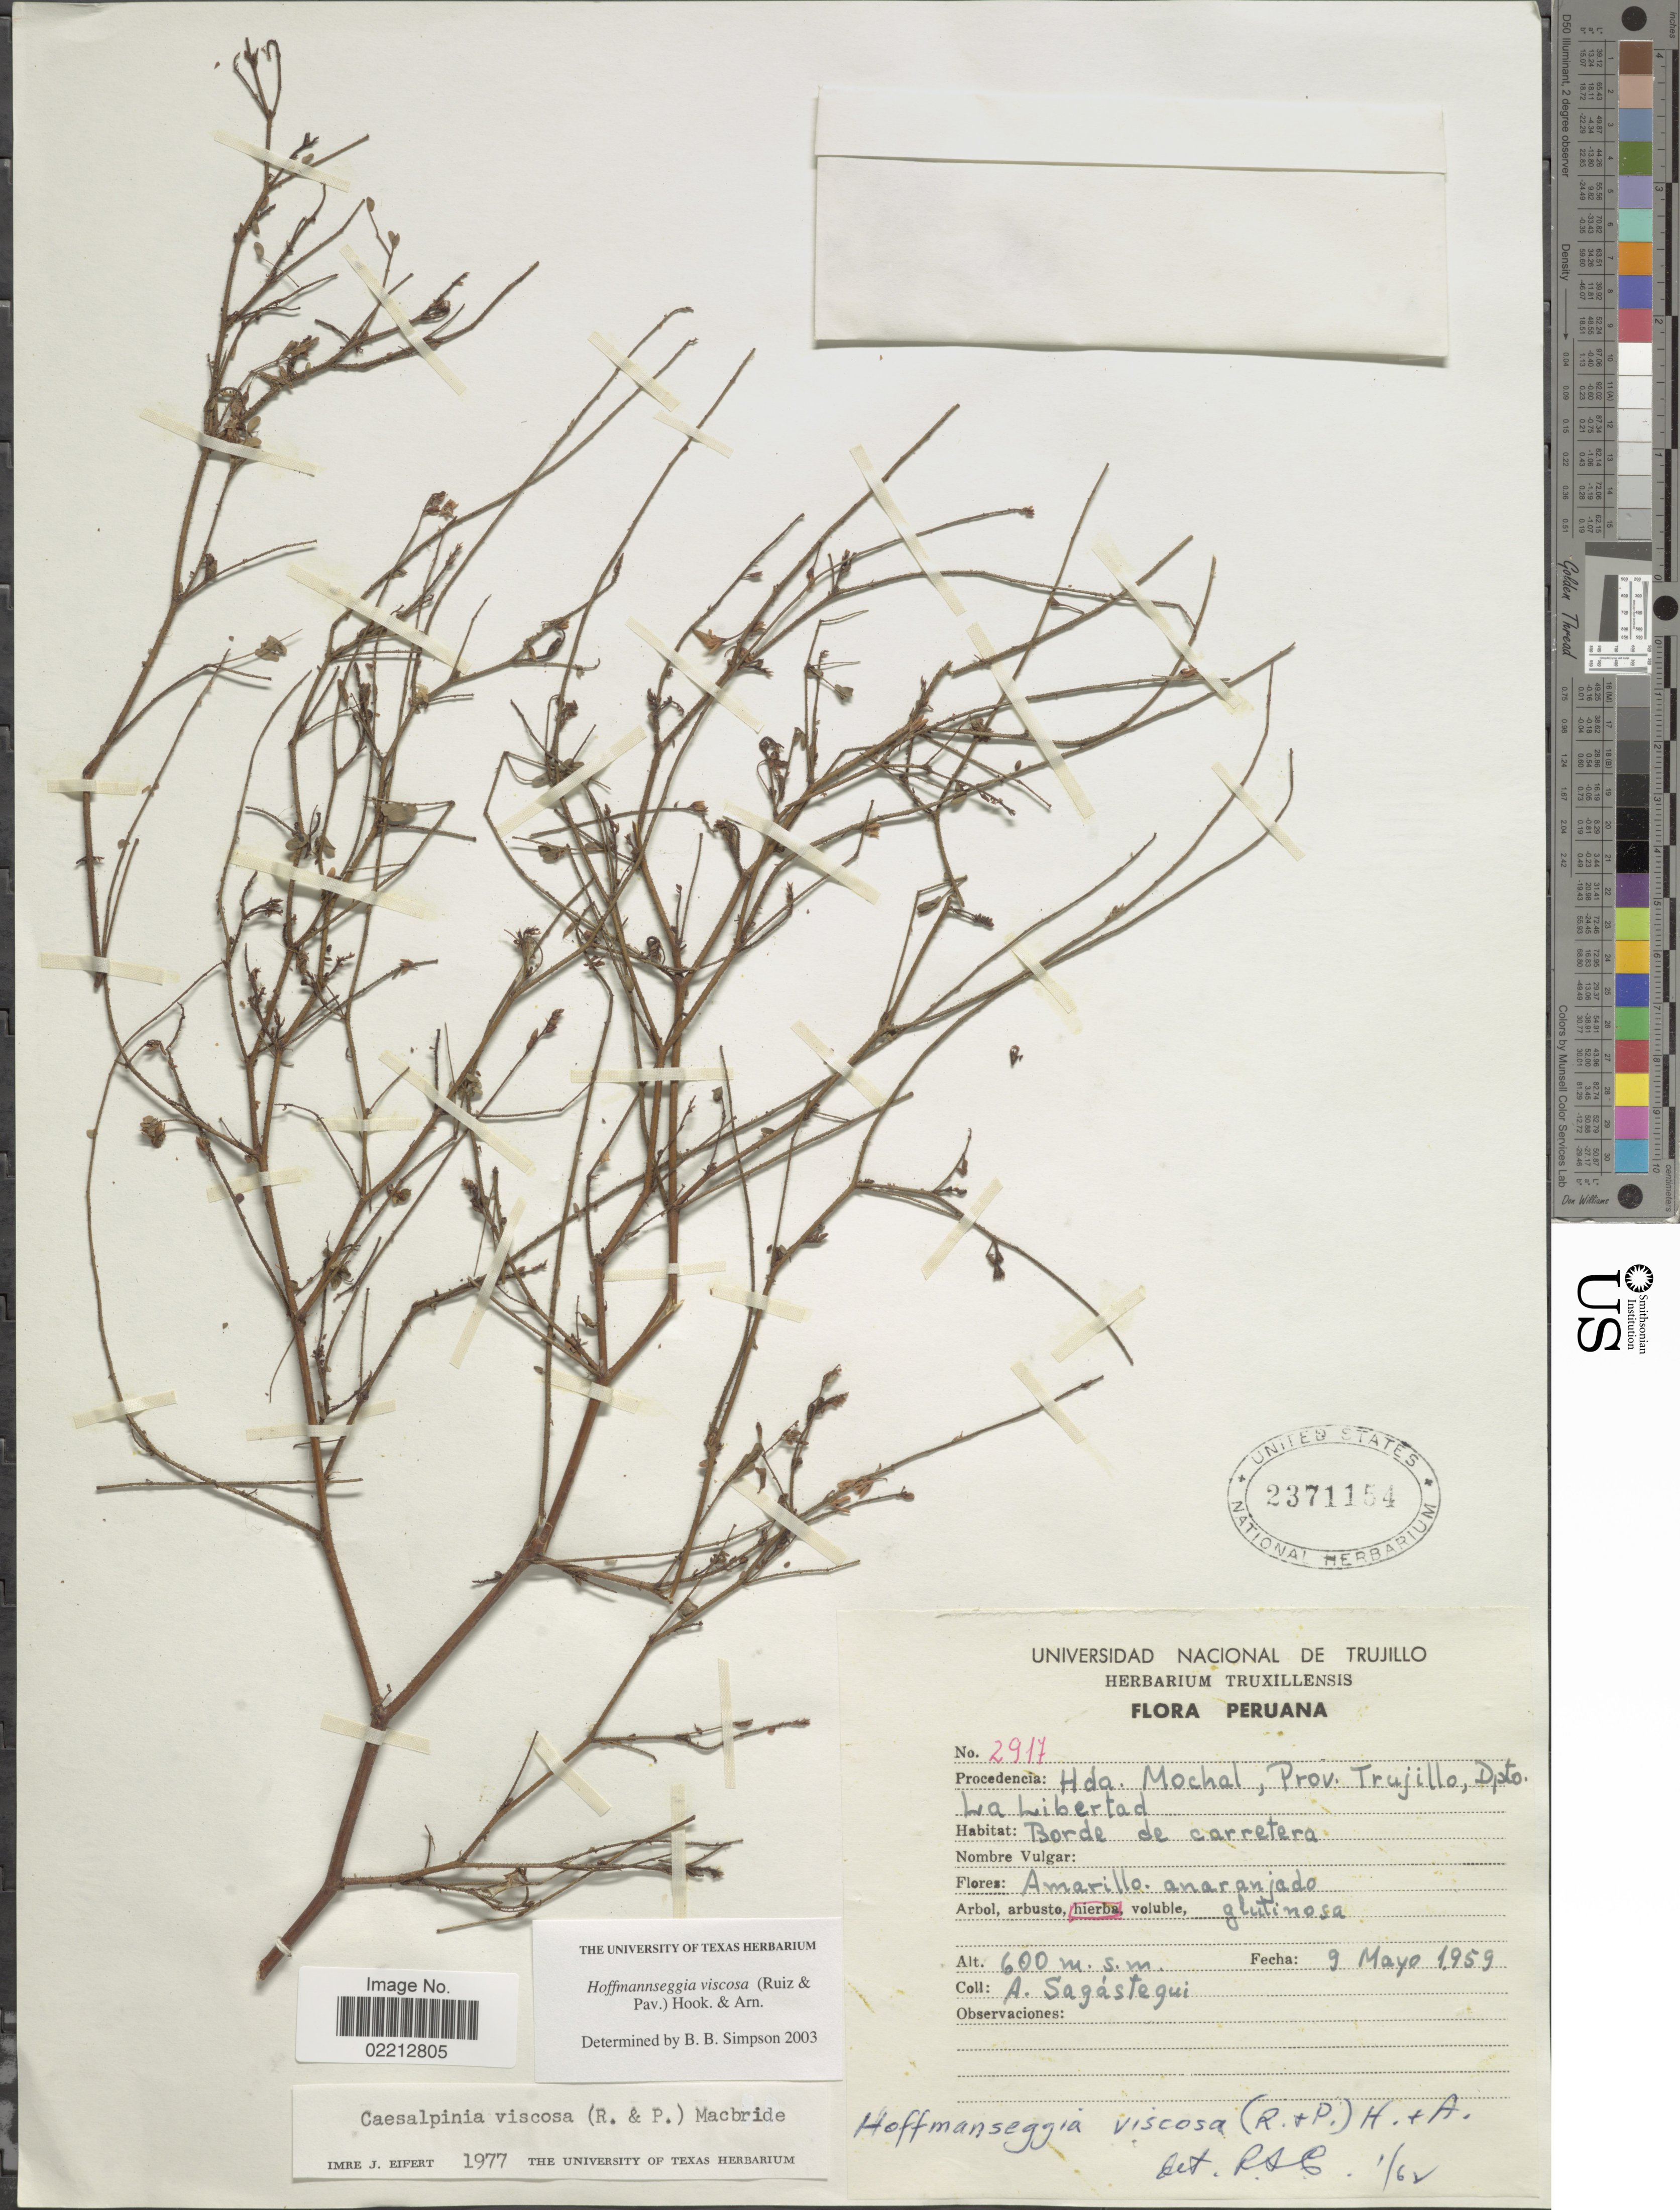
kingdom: Plantae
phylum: Tracheophyta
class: Magnoliopsida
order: Fabales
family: Fabaceae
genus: Hoffmannseggia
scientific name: Hoffmannseggia viscosa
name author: Hook. & Arn.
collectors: A. Sagástegui A.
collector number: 2917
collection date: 1959-05-09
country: Peru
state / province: La Libertad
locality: Procedencia: Hda. Mochal, Prov. Trujillo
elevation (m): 600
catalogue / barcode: US 2371154